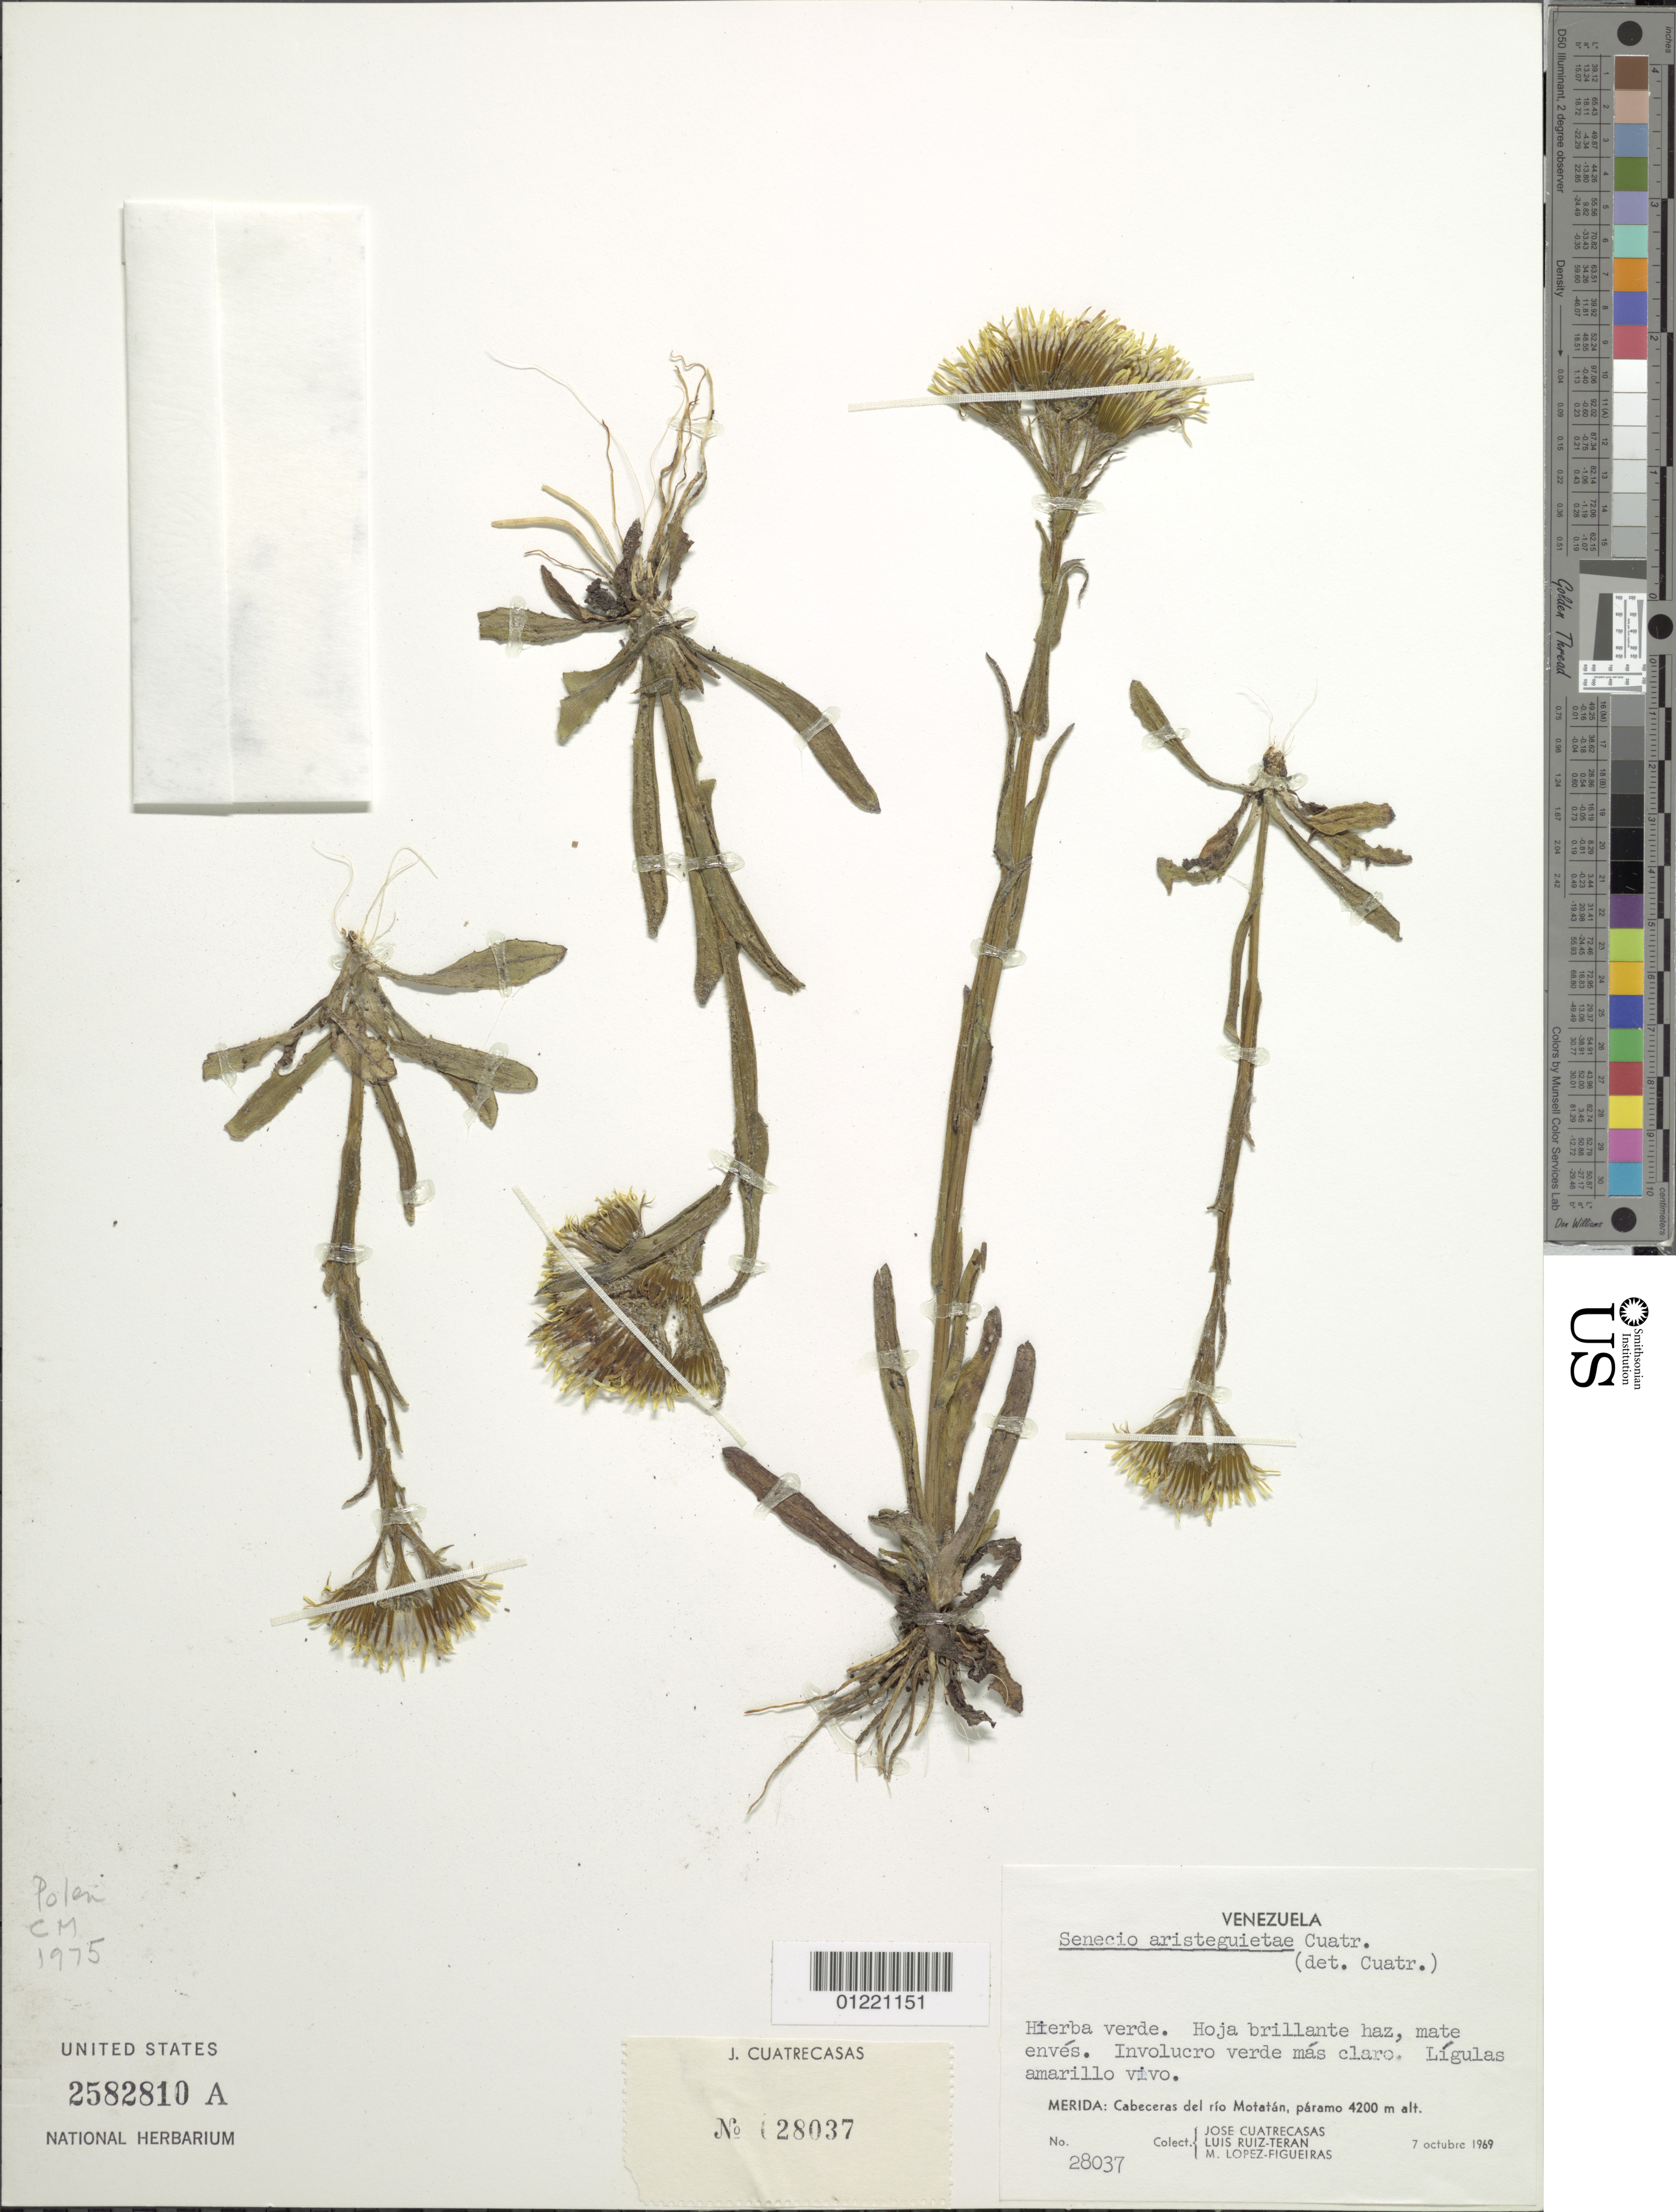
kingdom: Plantae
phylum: Tracheophyta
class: Magnoliopsida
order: Asterales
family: Asteraceae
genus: Senecio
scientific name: Senecio aristeguietae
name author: Cuatrec.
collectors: J. Cuatrecasas, L. E. Ruíz-Terán & M. López Figueiras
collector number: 28037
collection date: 1969-10-07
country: Venezuela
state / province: Mérida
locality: Cabeceras del rio Motatan, paramo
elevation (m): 4200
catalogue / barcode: US 2582810